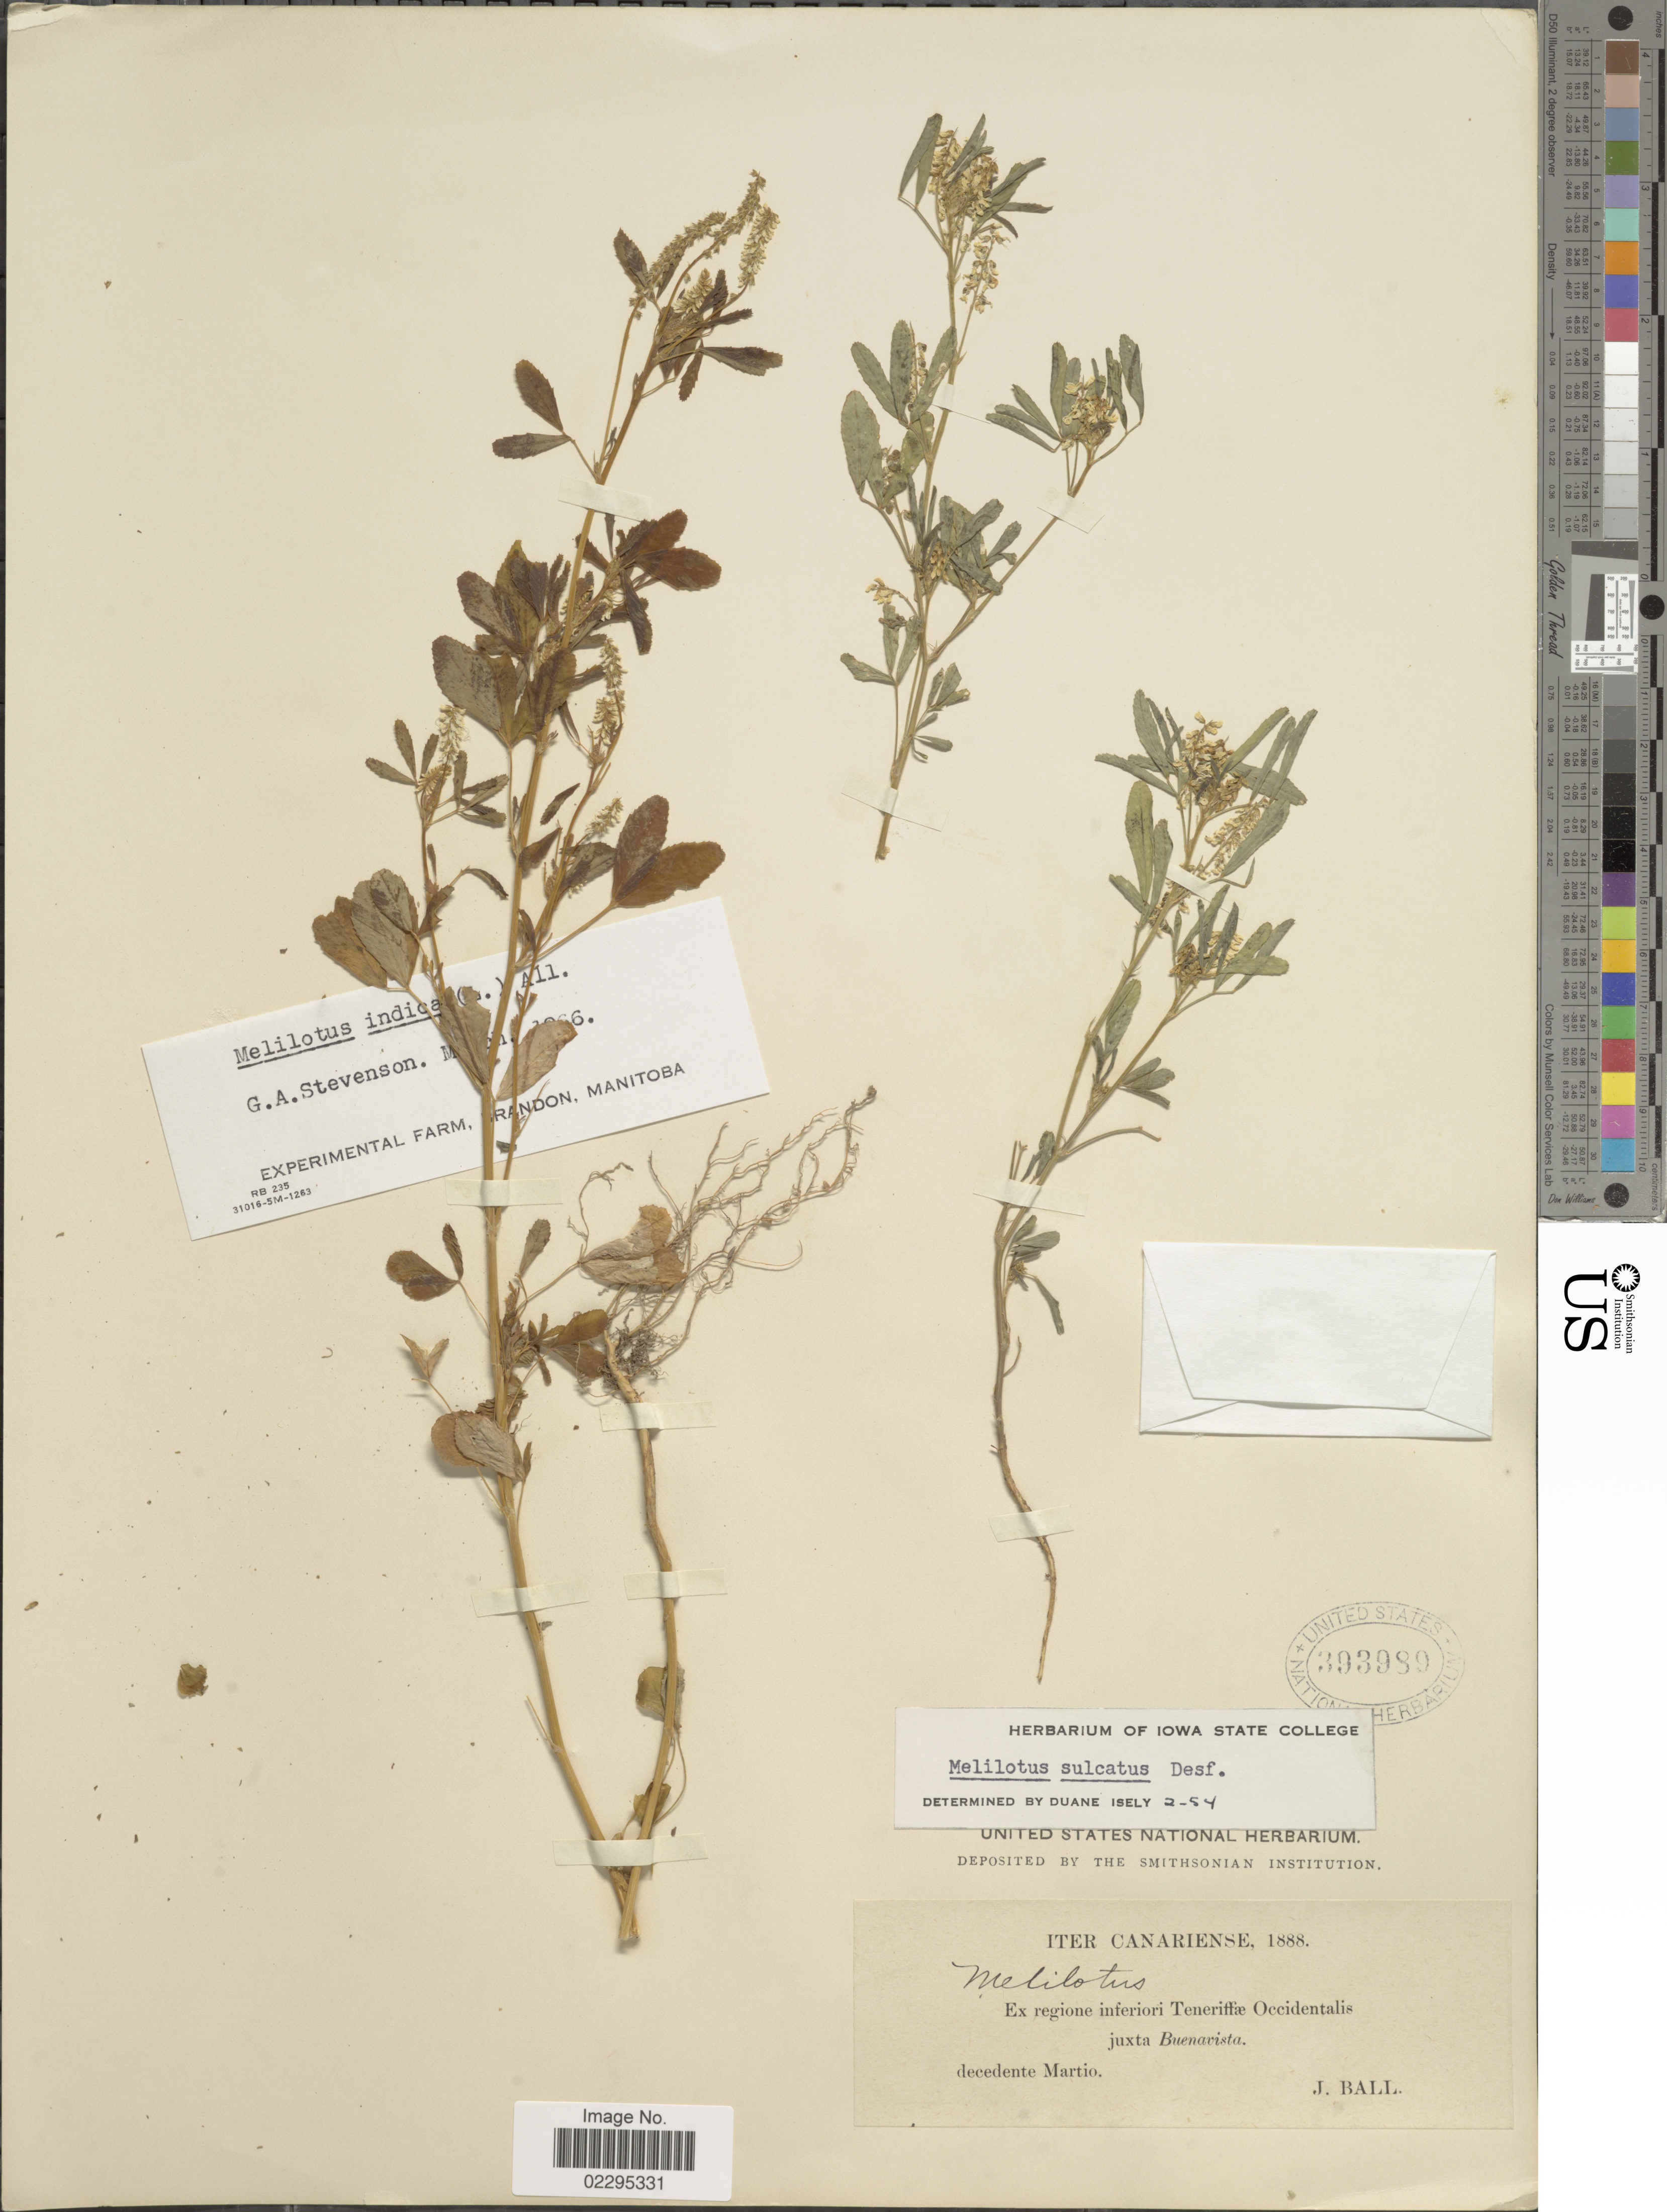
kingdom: Plantae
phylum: Tracheophyta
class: Magnoliopsida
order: Fabales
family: Fabaceae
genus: Melilotus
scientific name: Melilotus sulcatus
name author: Desf.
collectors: J. Ball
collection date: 1888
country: Spain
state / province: Canarias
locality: Canariense. regione inferiori Tenerife Occidentalis juxta Buenavista.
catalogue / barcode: US 393989